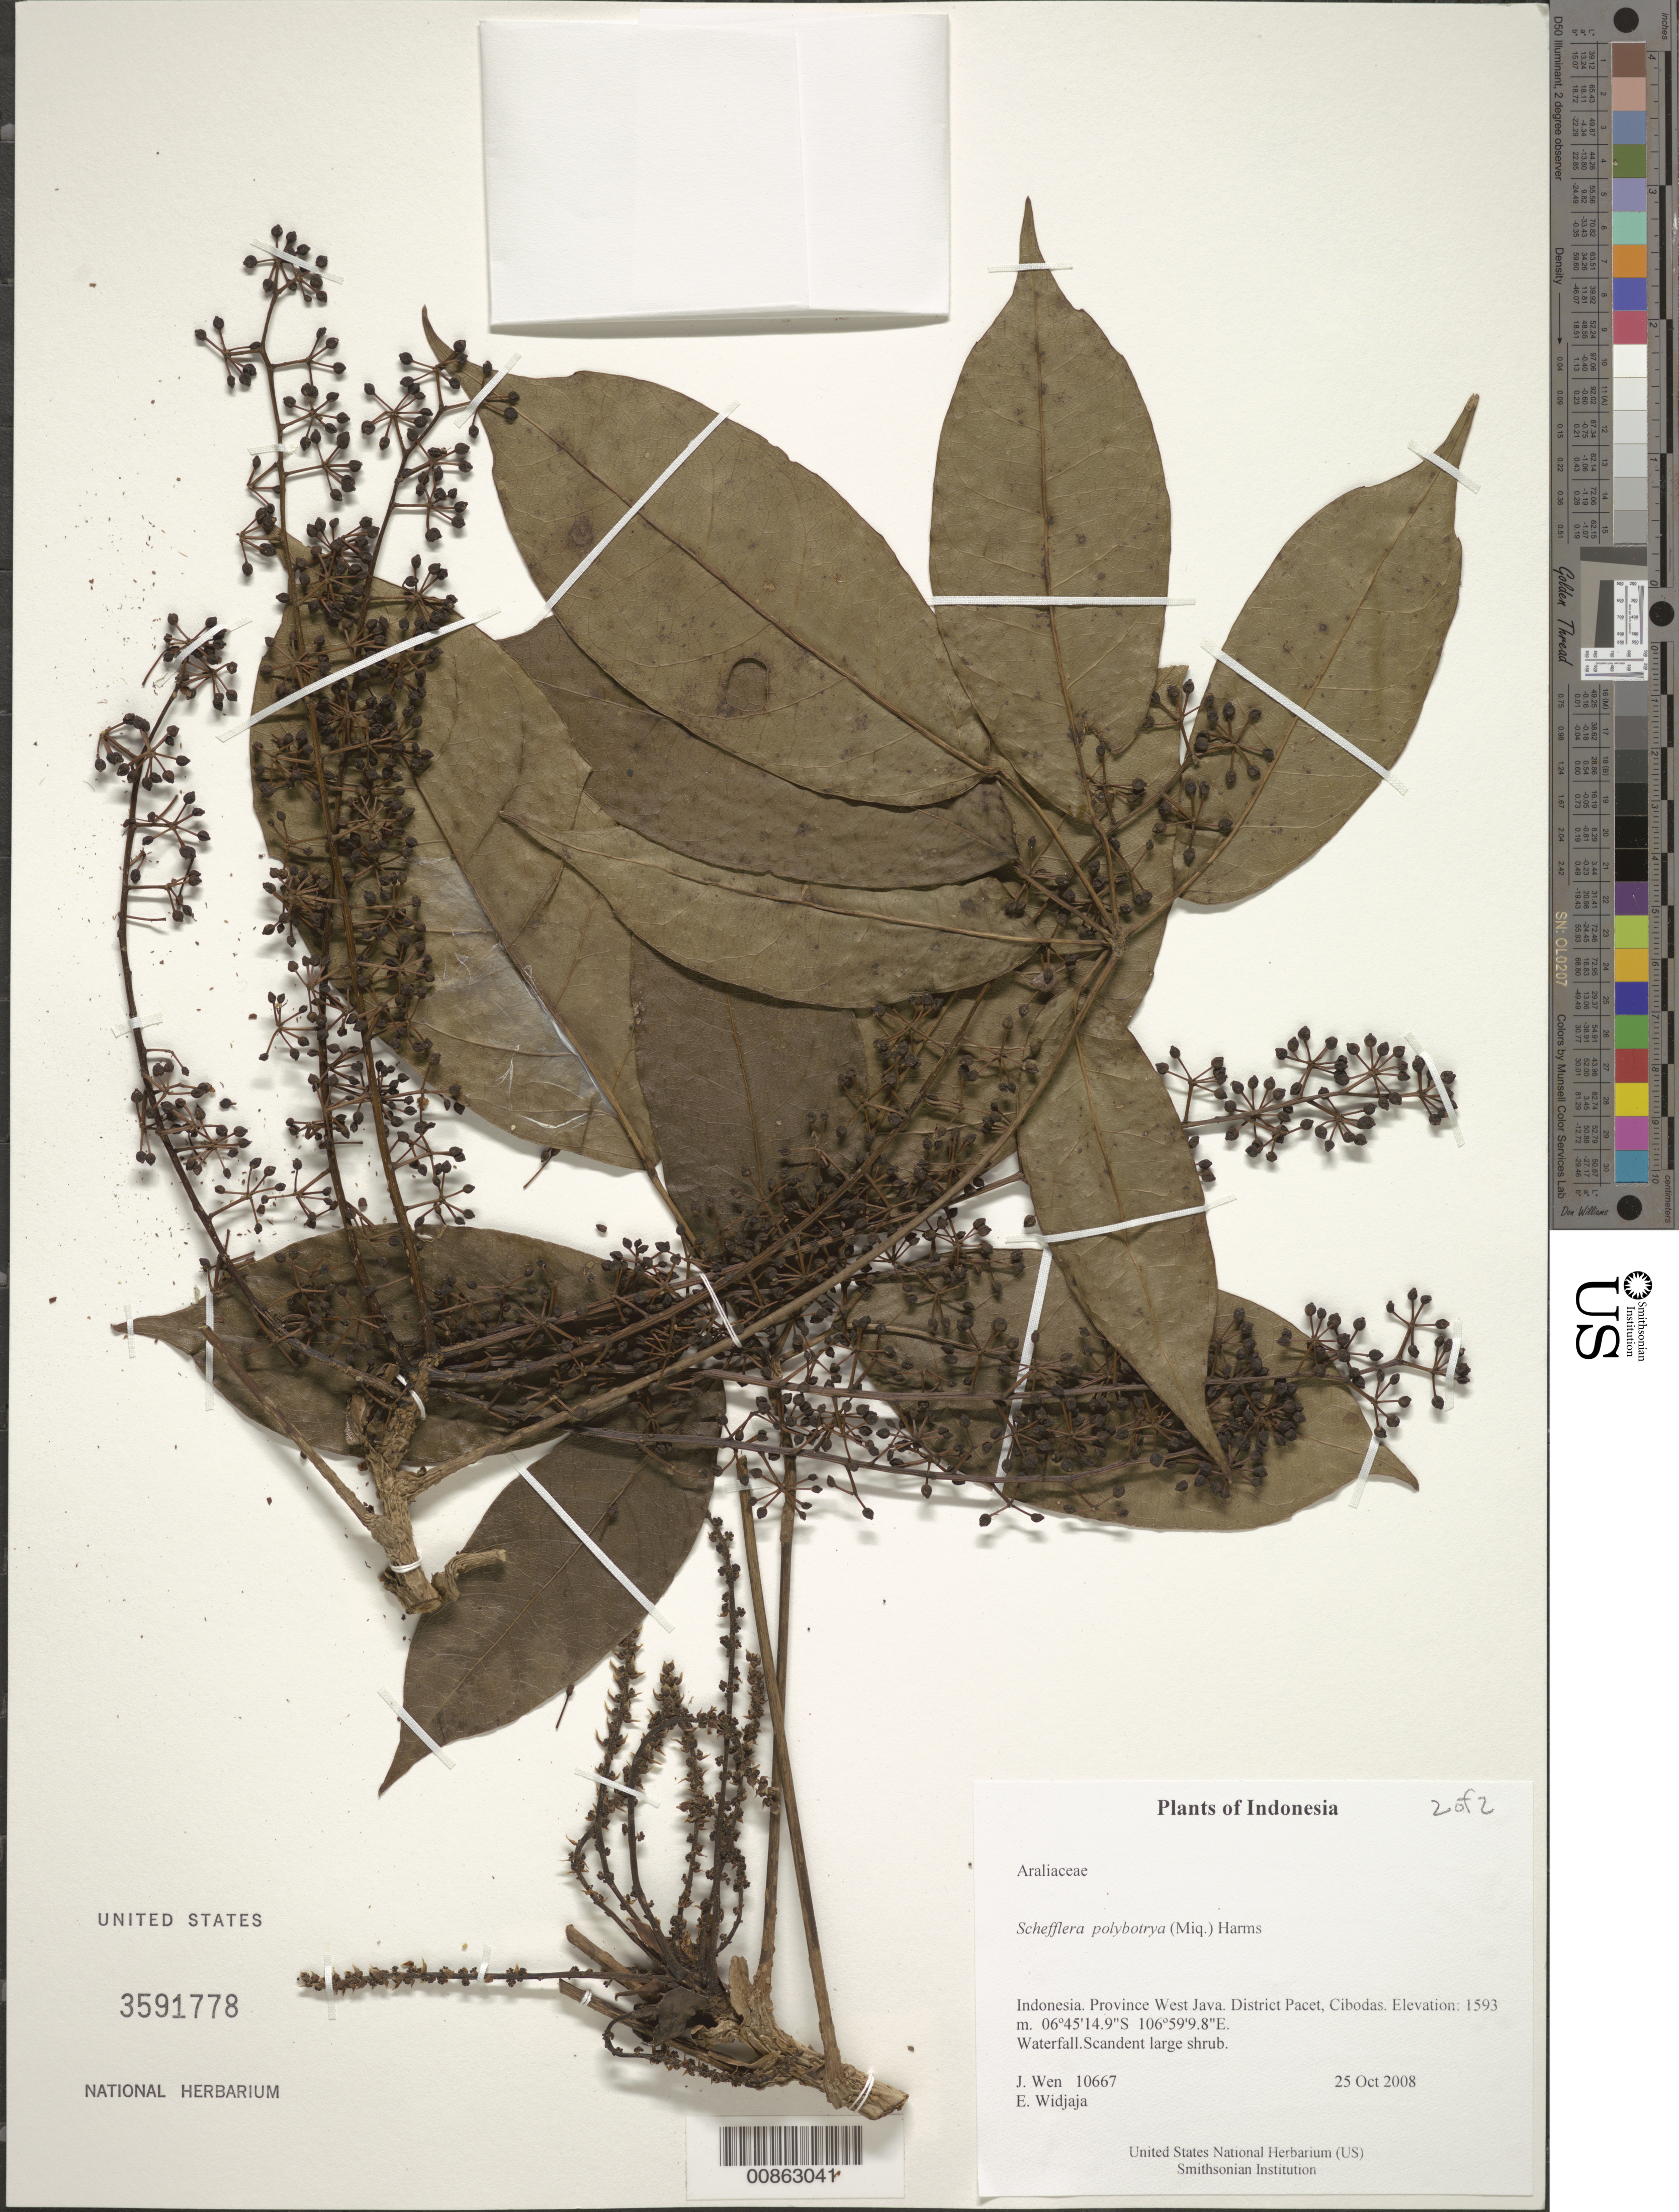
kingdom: Plantae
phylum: Tracheophyta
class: Magnoliopsida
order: Apiales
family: Araliaceae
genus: Heptapleurum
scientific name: Heptapleurum polybotryum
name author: (Miq.) Seem.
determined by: Wagner, W. L., (BOT), Smithsonian Institution - National Museum of Natural History (UNITED STATES)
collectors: J. Wen & E. A. Widjaja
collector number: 10667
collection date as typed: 25 Oct 2008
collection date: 2008-10-25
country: Indonesia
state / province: Java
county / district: Jawa Barat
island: Java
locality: District Pacet, Cibodas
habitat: Waterfall.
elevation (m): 1593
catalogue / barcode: US 3591778